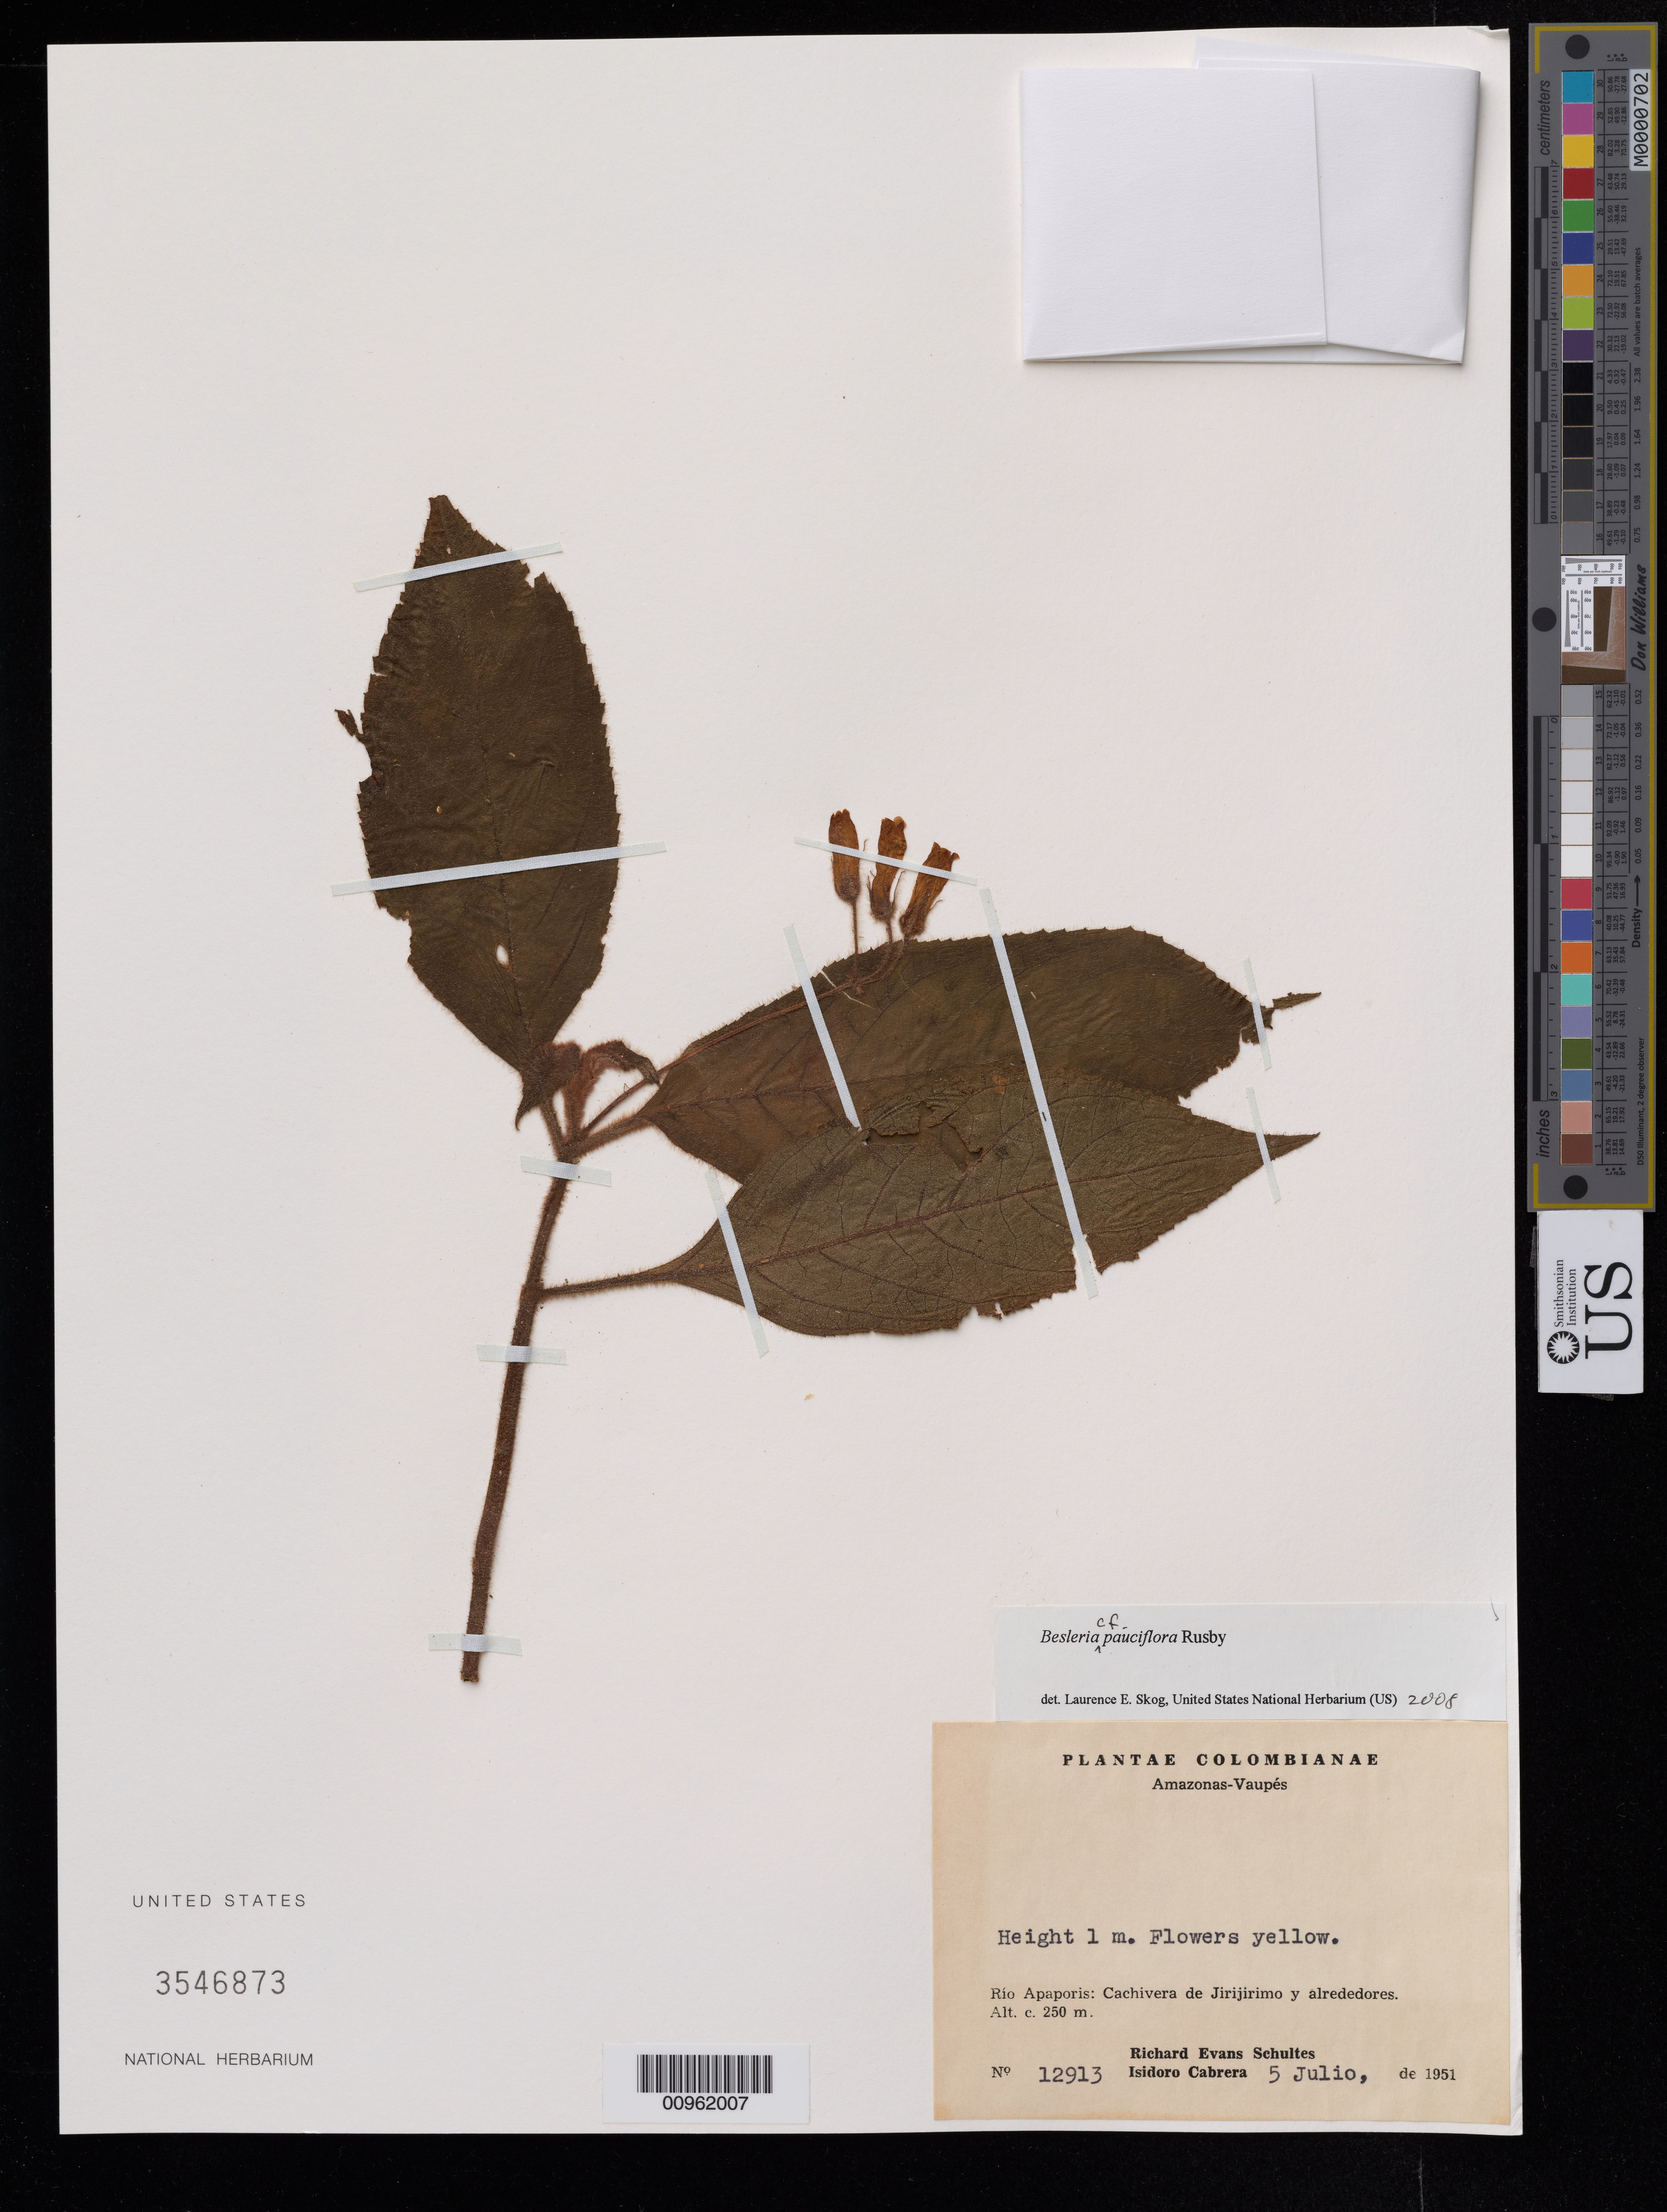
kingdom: Plantae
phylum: Tracheophyta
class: Magnoliopsida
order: Lamiales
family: Gesneriaceae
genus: Besleria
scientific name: Besleria pauciflora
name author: Rusby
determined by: Skog, Laurence E.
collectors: R. E. Schultes & I. Cabrera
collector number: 12913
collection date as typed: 05 Jul 1951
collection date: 1951-07-05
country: Colombia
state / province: Amazônas / Vaupés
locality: Rio Apaporis: Cachivera de Jirijirimo y alrededores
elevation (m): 250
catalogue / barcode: US 3546873